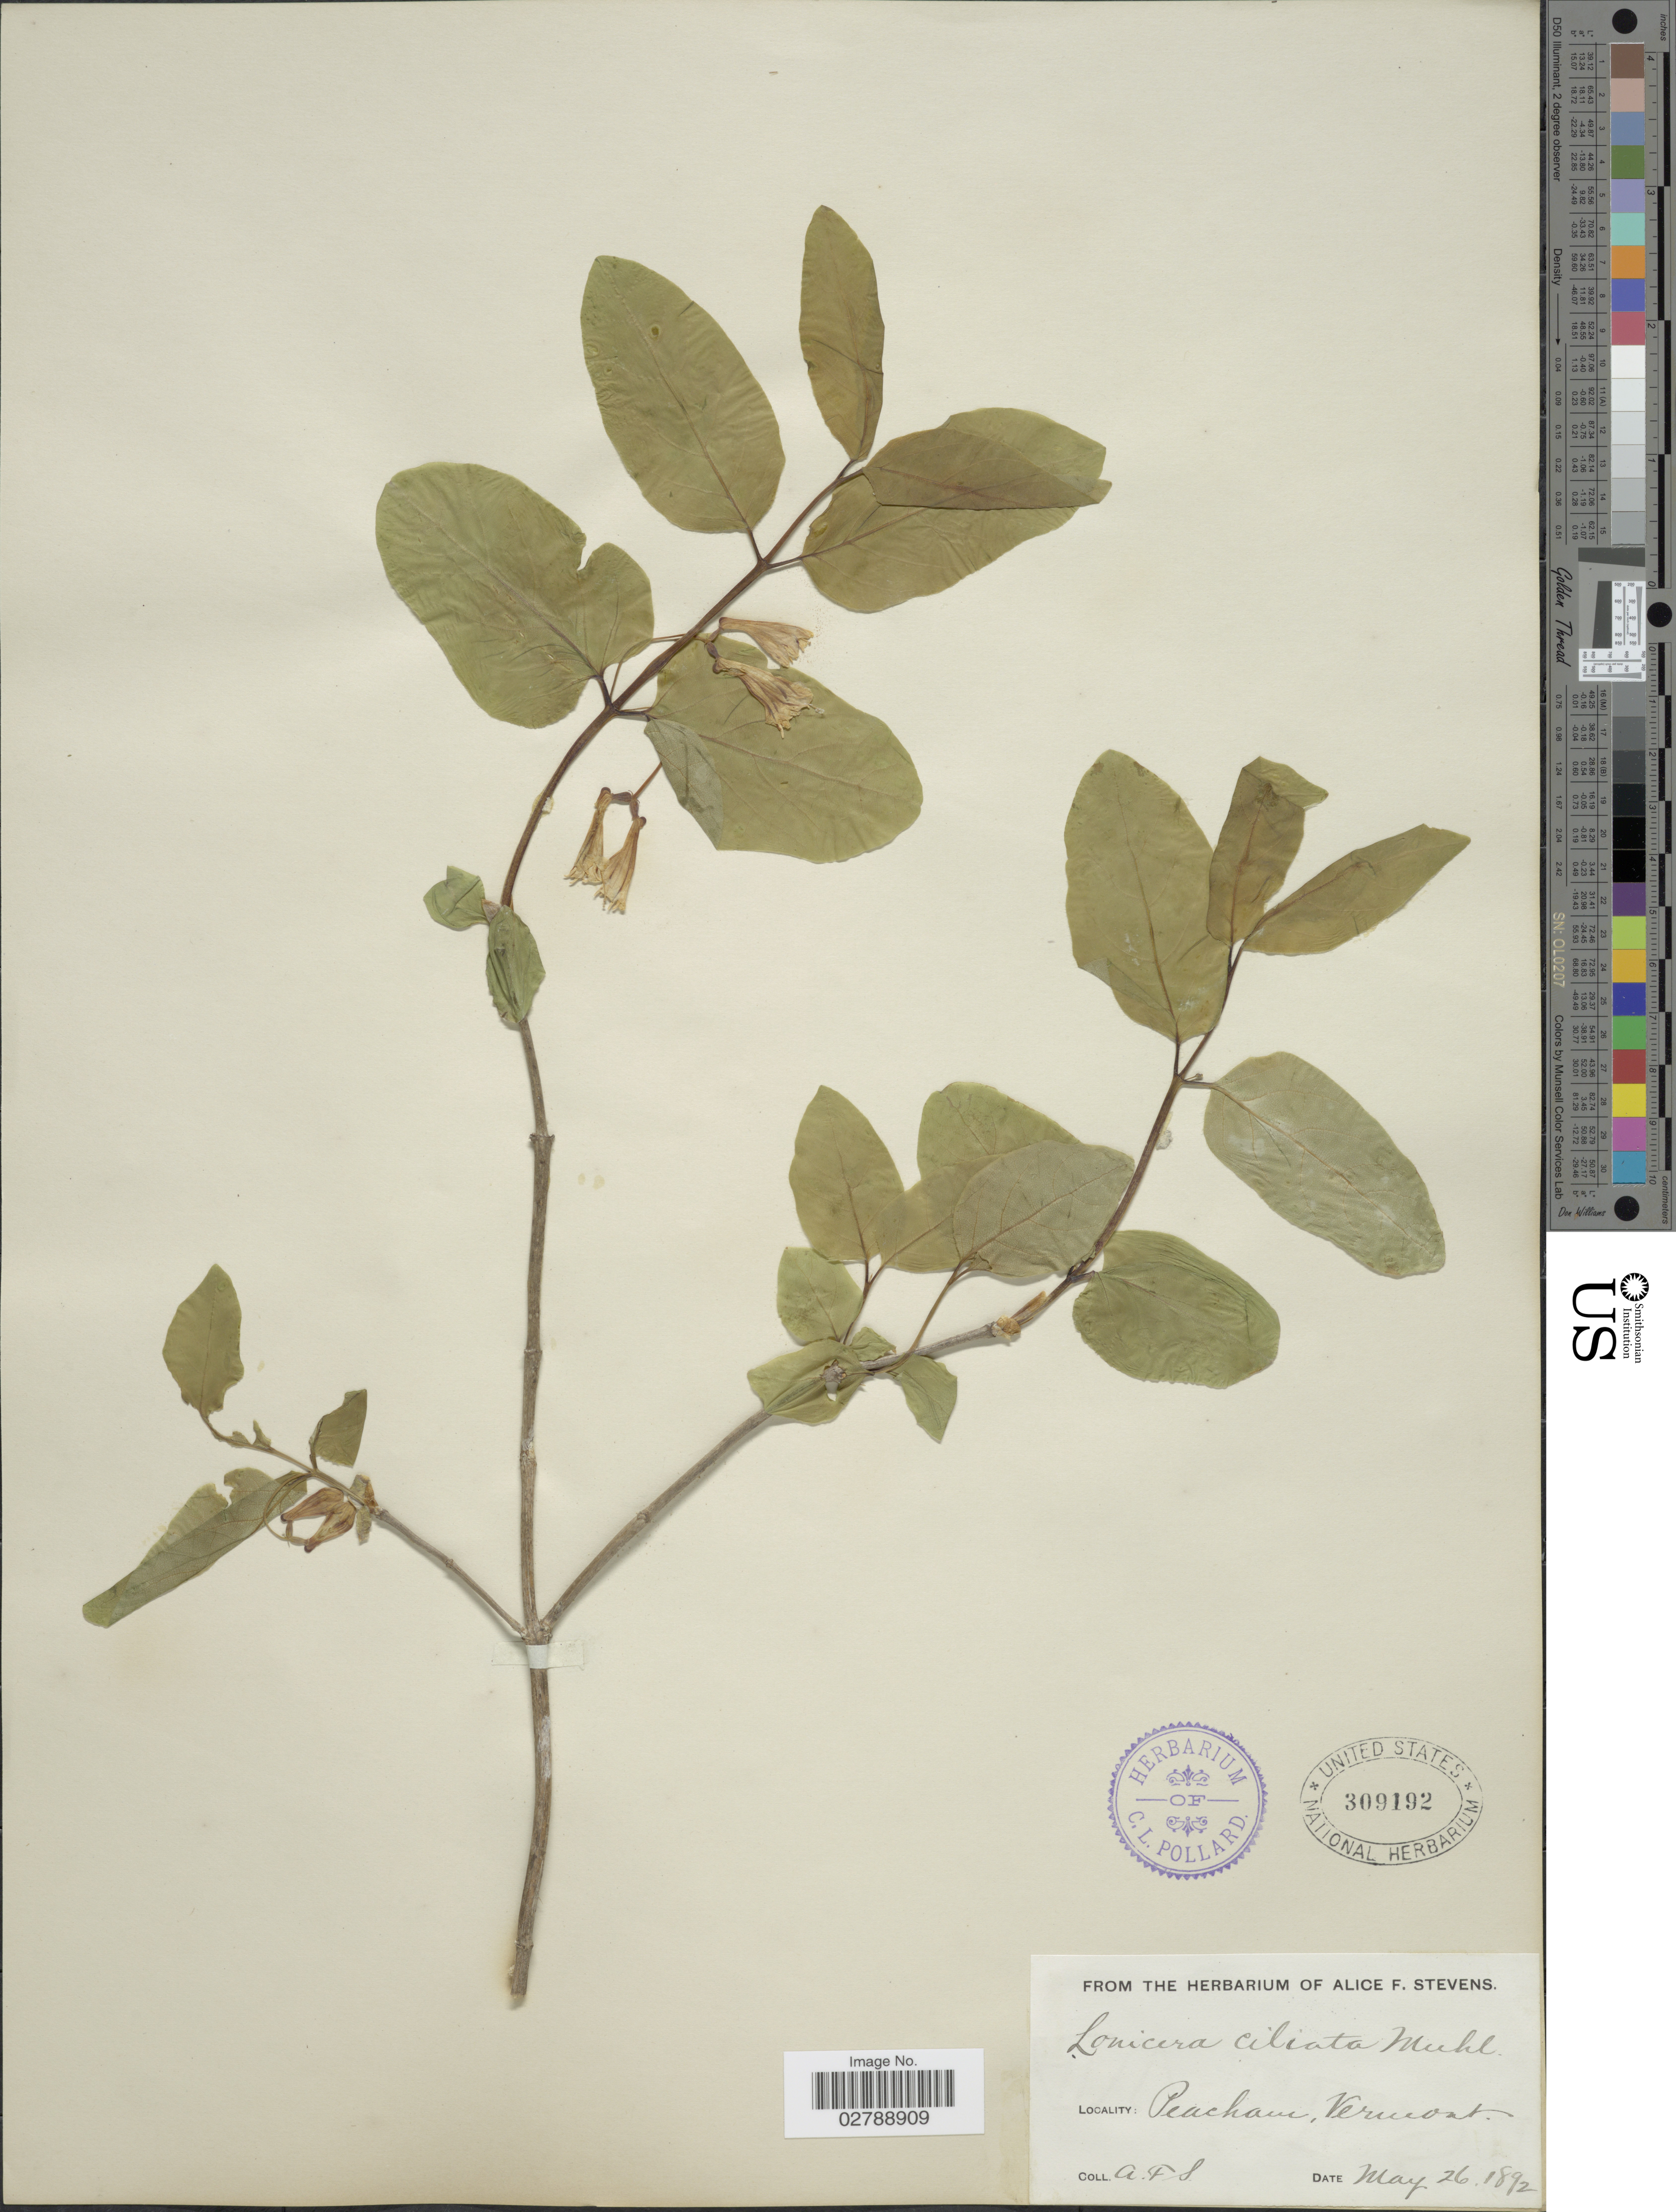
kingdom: Plantae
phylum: Tracheophyta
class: Magnoliopsida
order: Dipsacales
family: Caprifoliaceae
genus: Lonicera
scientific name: Lonicera canadensis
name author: Bartram & W. Bartram ex Marshall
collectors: A. Stevens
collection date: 1892-05-26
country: United States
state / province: Vermont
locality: Peacham.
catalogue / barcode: US 309192